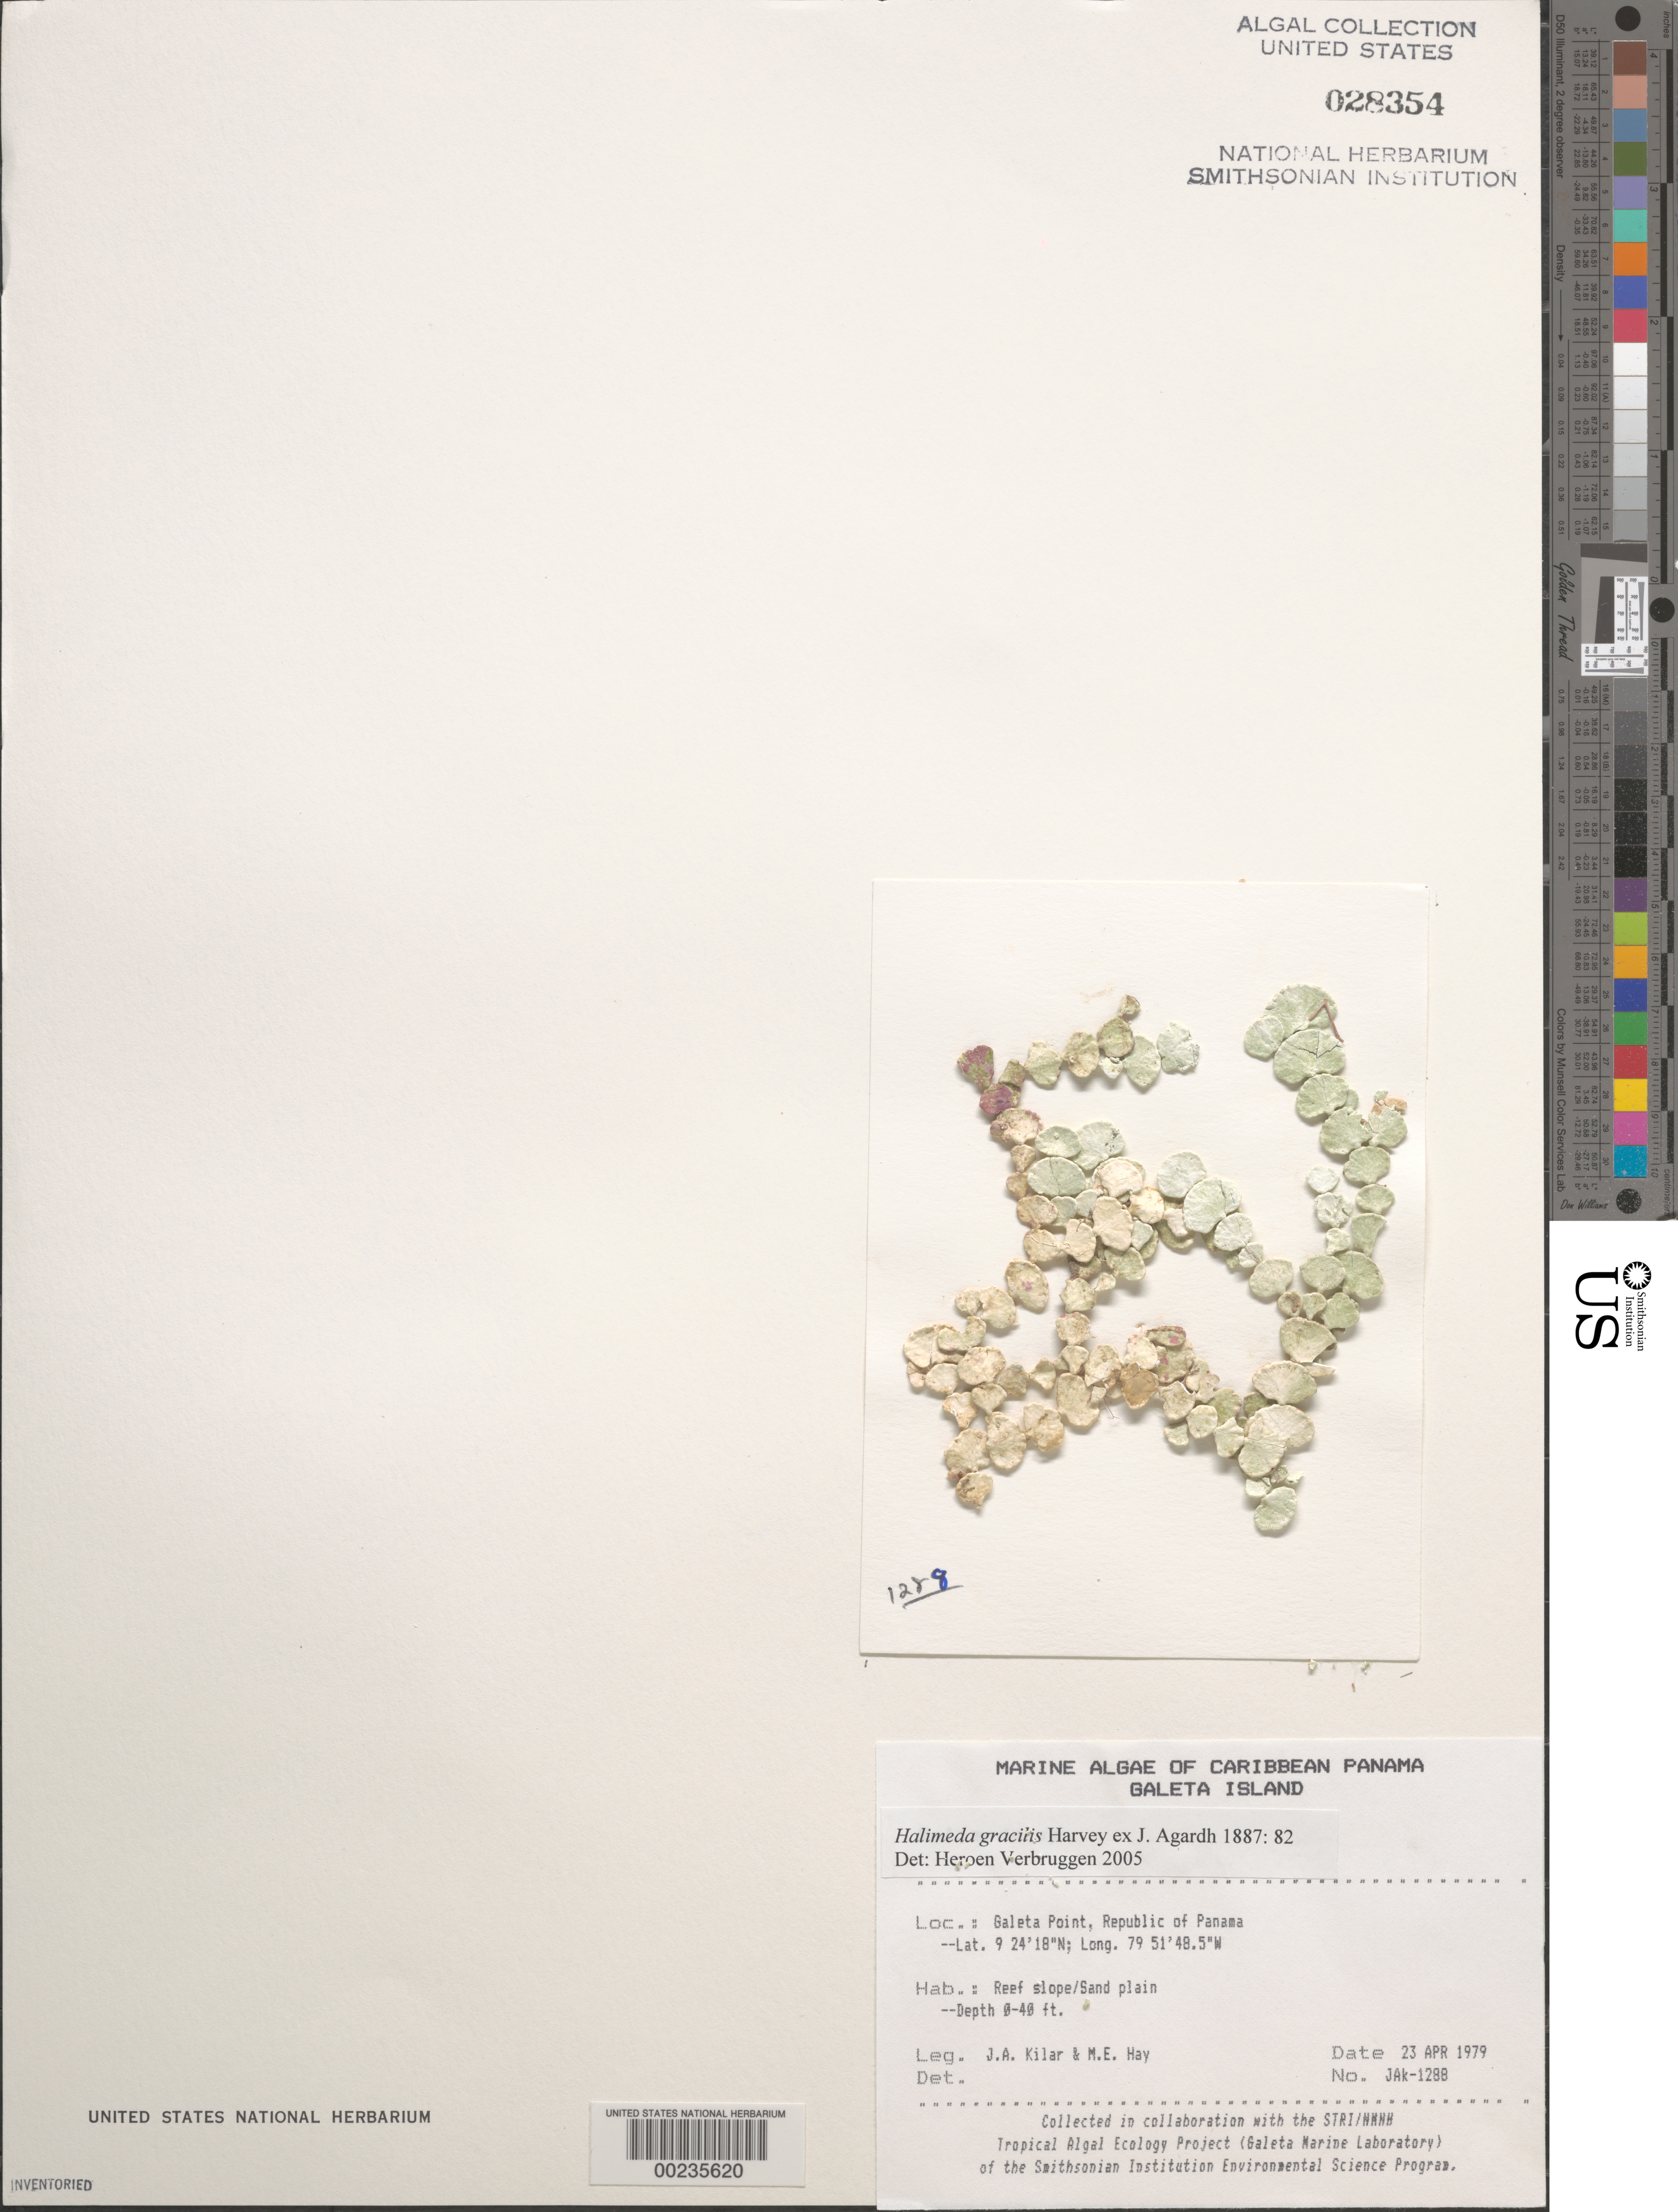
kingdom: Plantae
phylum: Chlorophyta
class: Ulvophyceae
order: Bryopsidales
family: Halimedaceae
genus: Halimeda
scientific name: Halimeda gracilis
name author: Harv. ex J. Agardh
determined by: Verbruggen, H.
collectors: J. A. Kilar & M. E. Hay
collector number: JAK-1288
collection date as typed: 23 Apr 1979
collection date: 1979-04-23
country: Panama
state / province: Colón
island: Galeta Island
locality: Galeta Point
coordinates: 9 24' 18" N, 79 51' 48.5" W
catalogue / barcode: US 28354